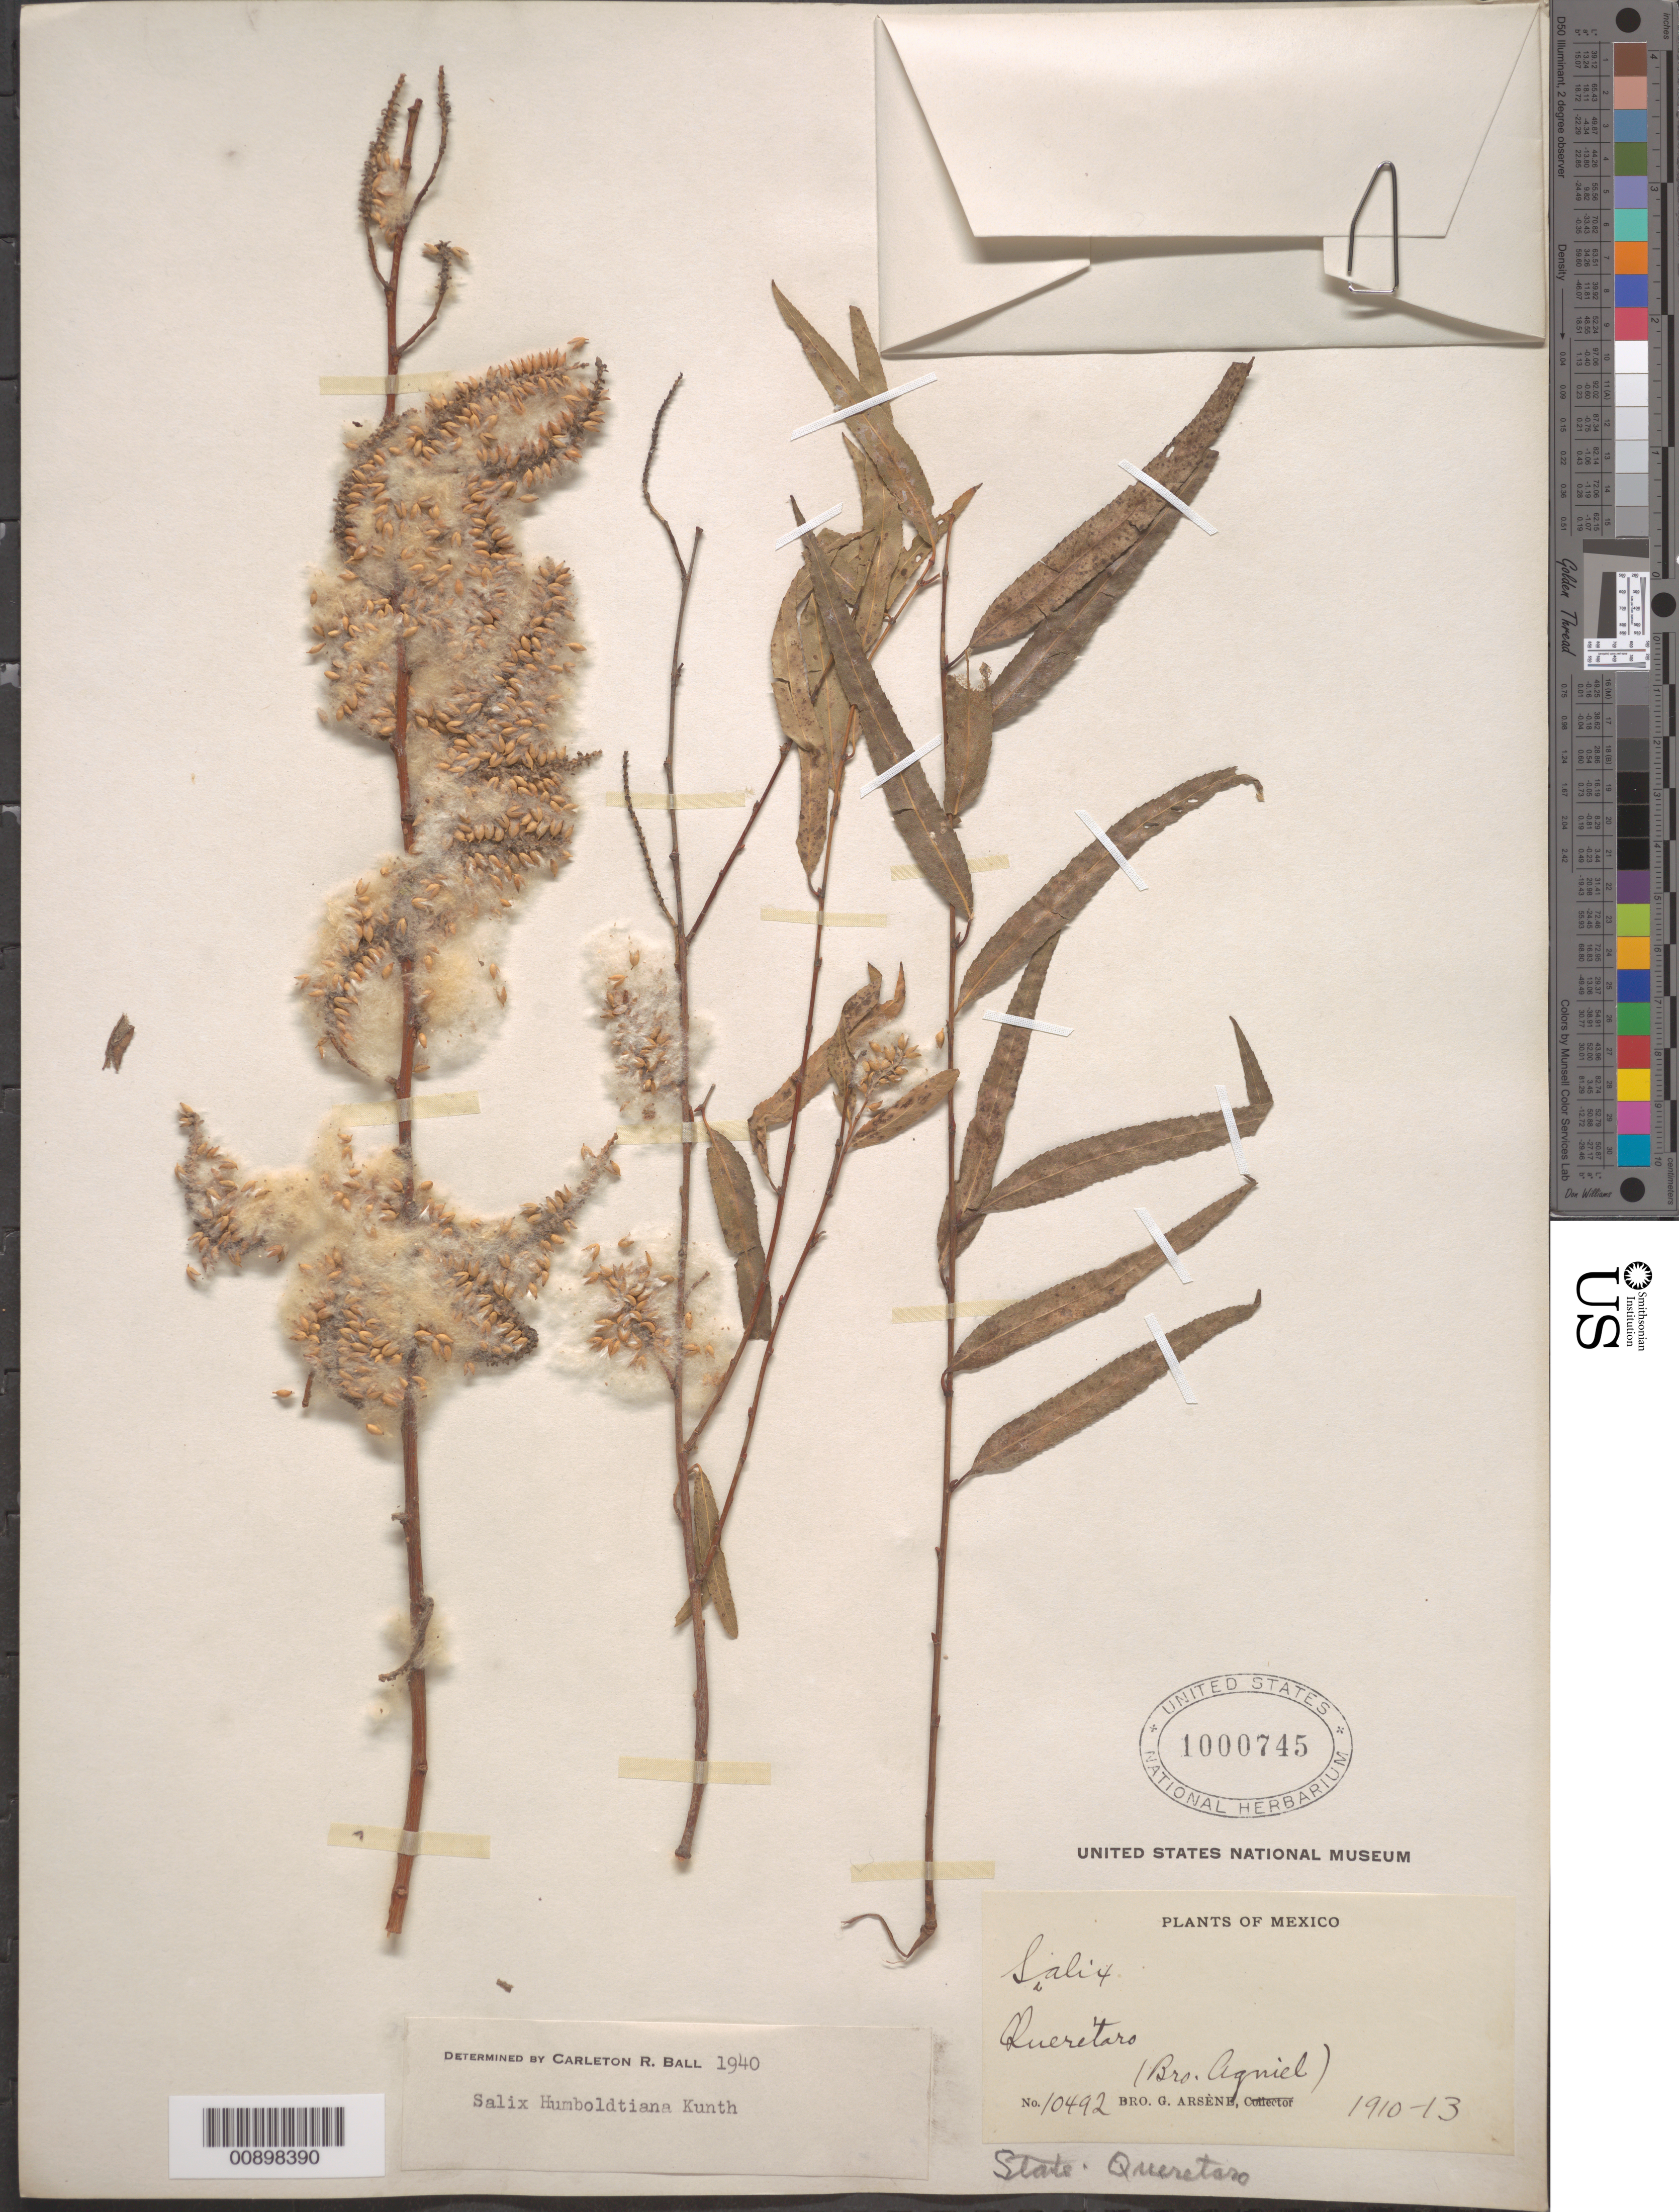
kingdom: Plantae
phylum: Tracheophyta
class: Magnoliopsida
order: Malpighiales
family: Salicaceae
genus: Salix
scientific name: Salix humboldtiana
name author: Willd.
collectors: Bro. Agniel & Bro. G. Arsène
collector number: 10492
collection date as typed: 1910 to -- --- 1913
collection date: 1910/1913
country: Mexico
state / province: Querétaro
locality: Querétaro.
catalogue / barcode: US 1000745